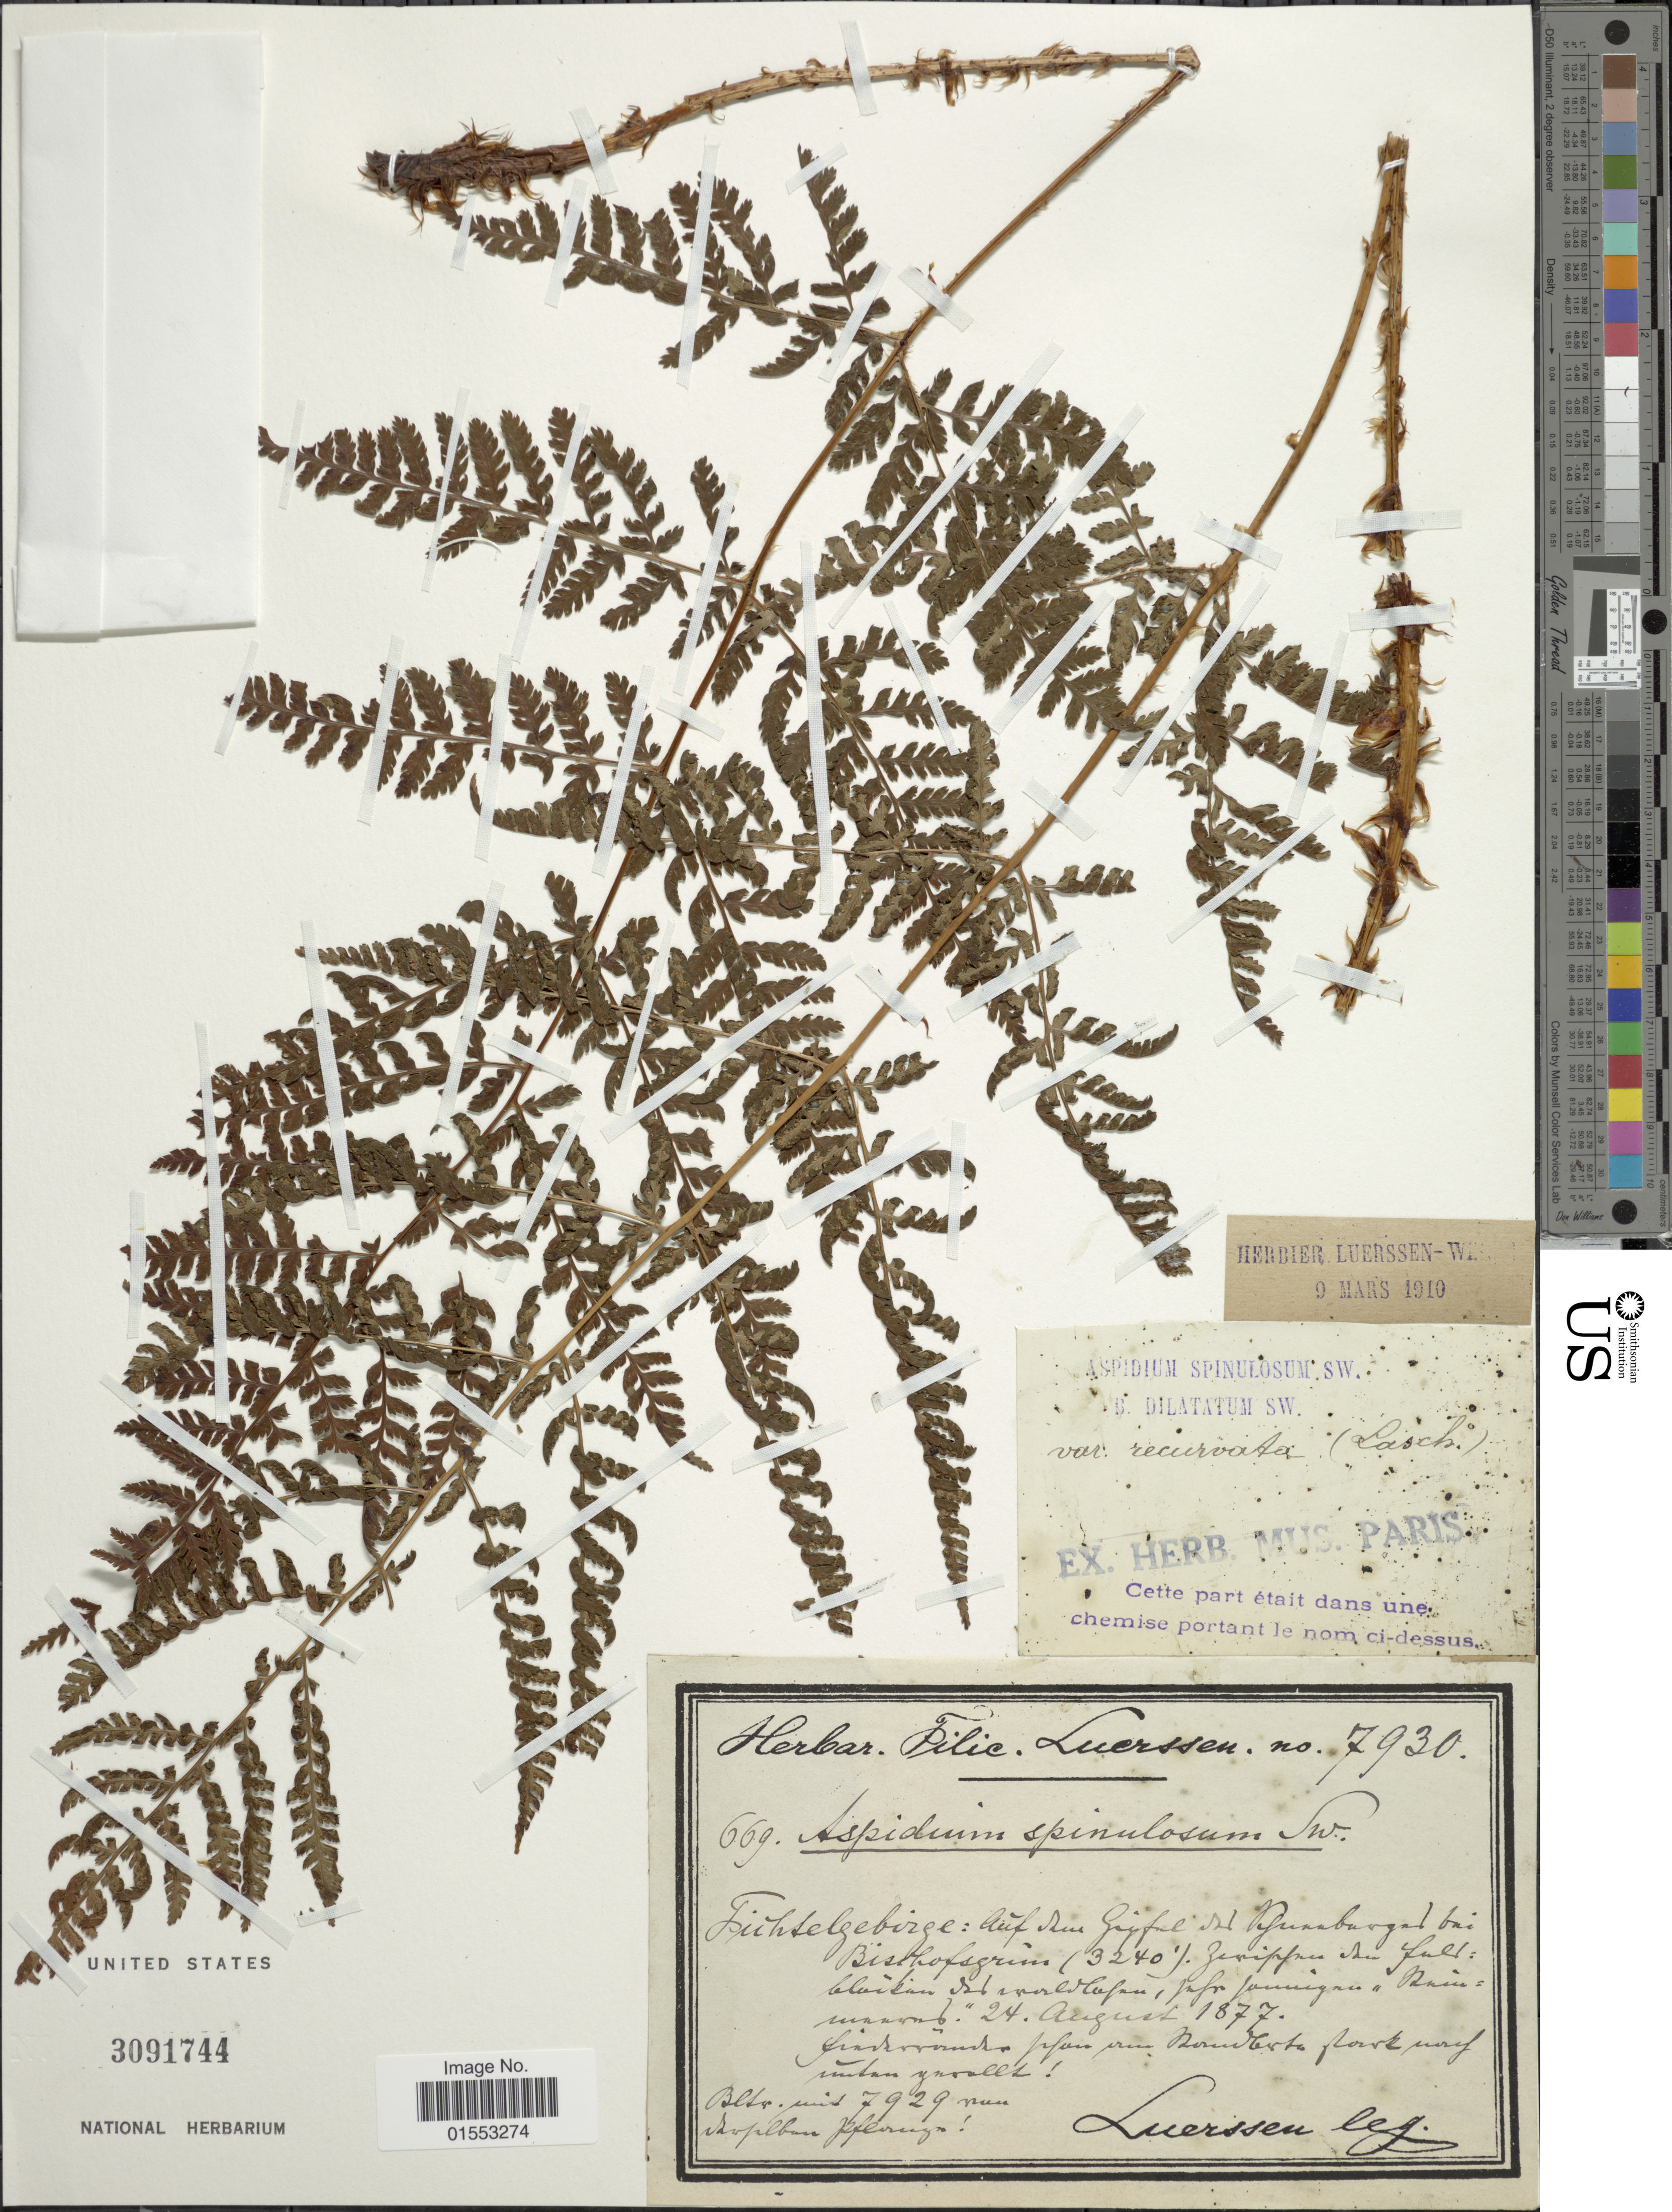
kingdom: Plantae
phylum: Tracheophyta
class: Polypodiopsida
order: Polypodiales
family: Dryopteridaceae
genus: Dryopteris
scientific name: Dryopteris dilatata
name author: (Hoffm.) A. Gray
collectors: Luerssen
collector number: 669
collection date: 1877-08-24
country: Germany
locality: Fuhlegebirge: Auf dem girfe ved Dafuumveged Vislhofsgrim gerippen au dem wald blocken ved waldfllen [interpreted]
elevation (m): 988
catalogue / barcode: US 3091744